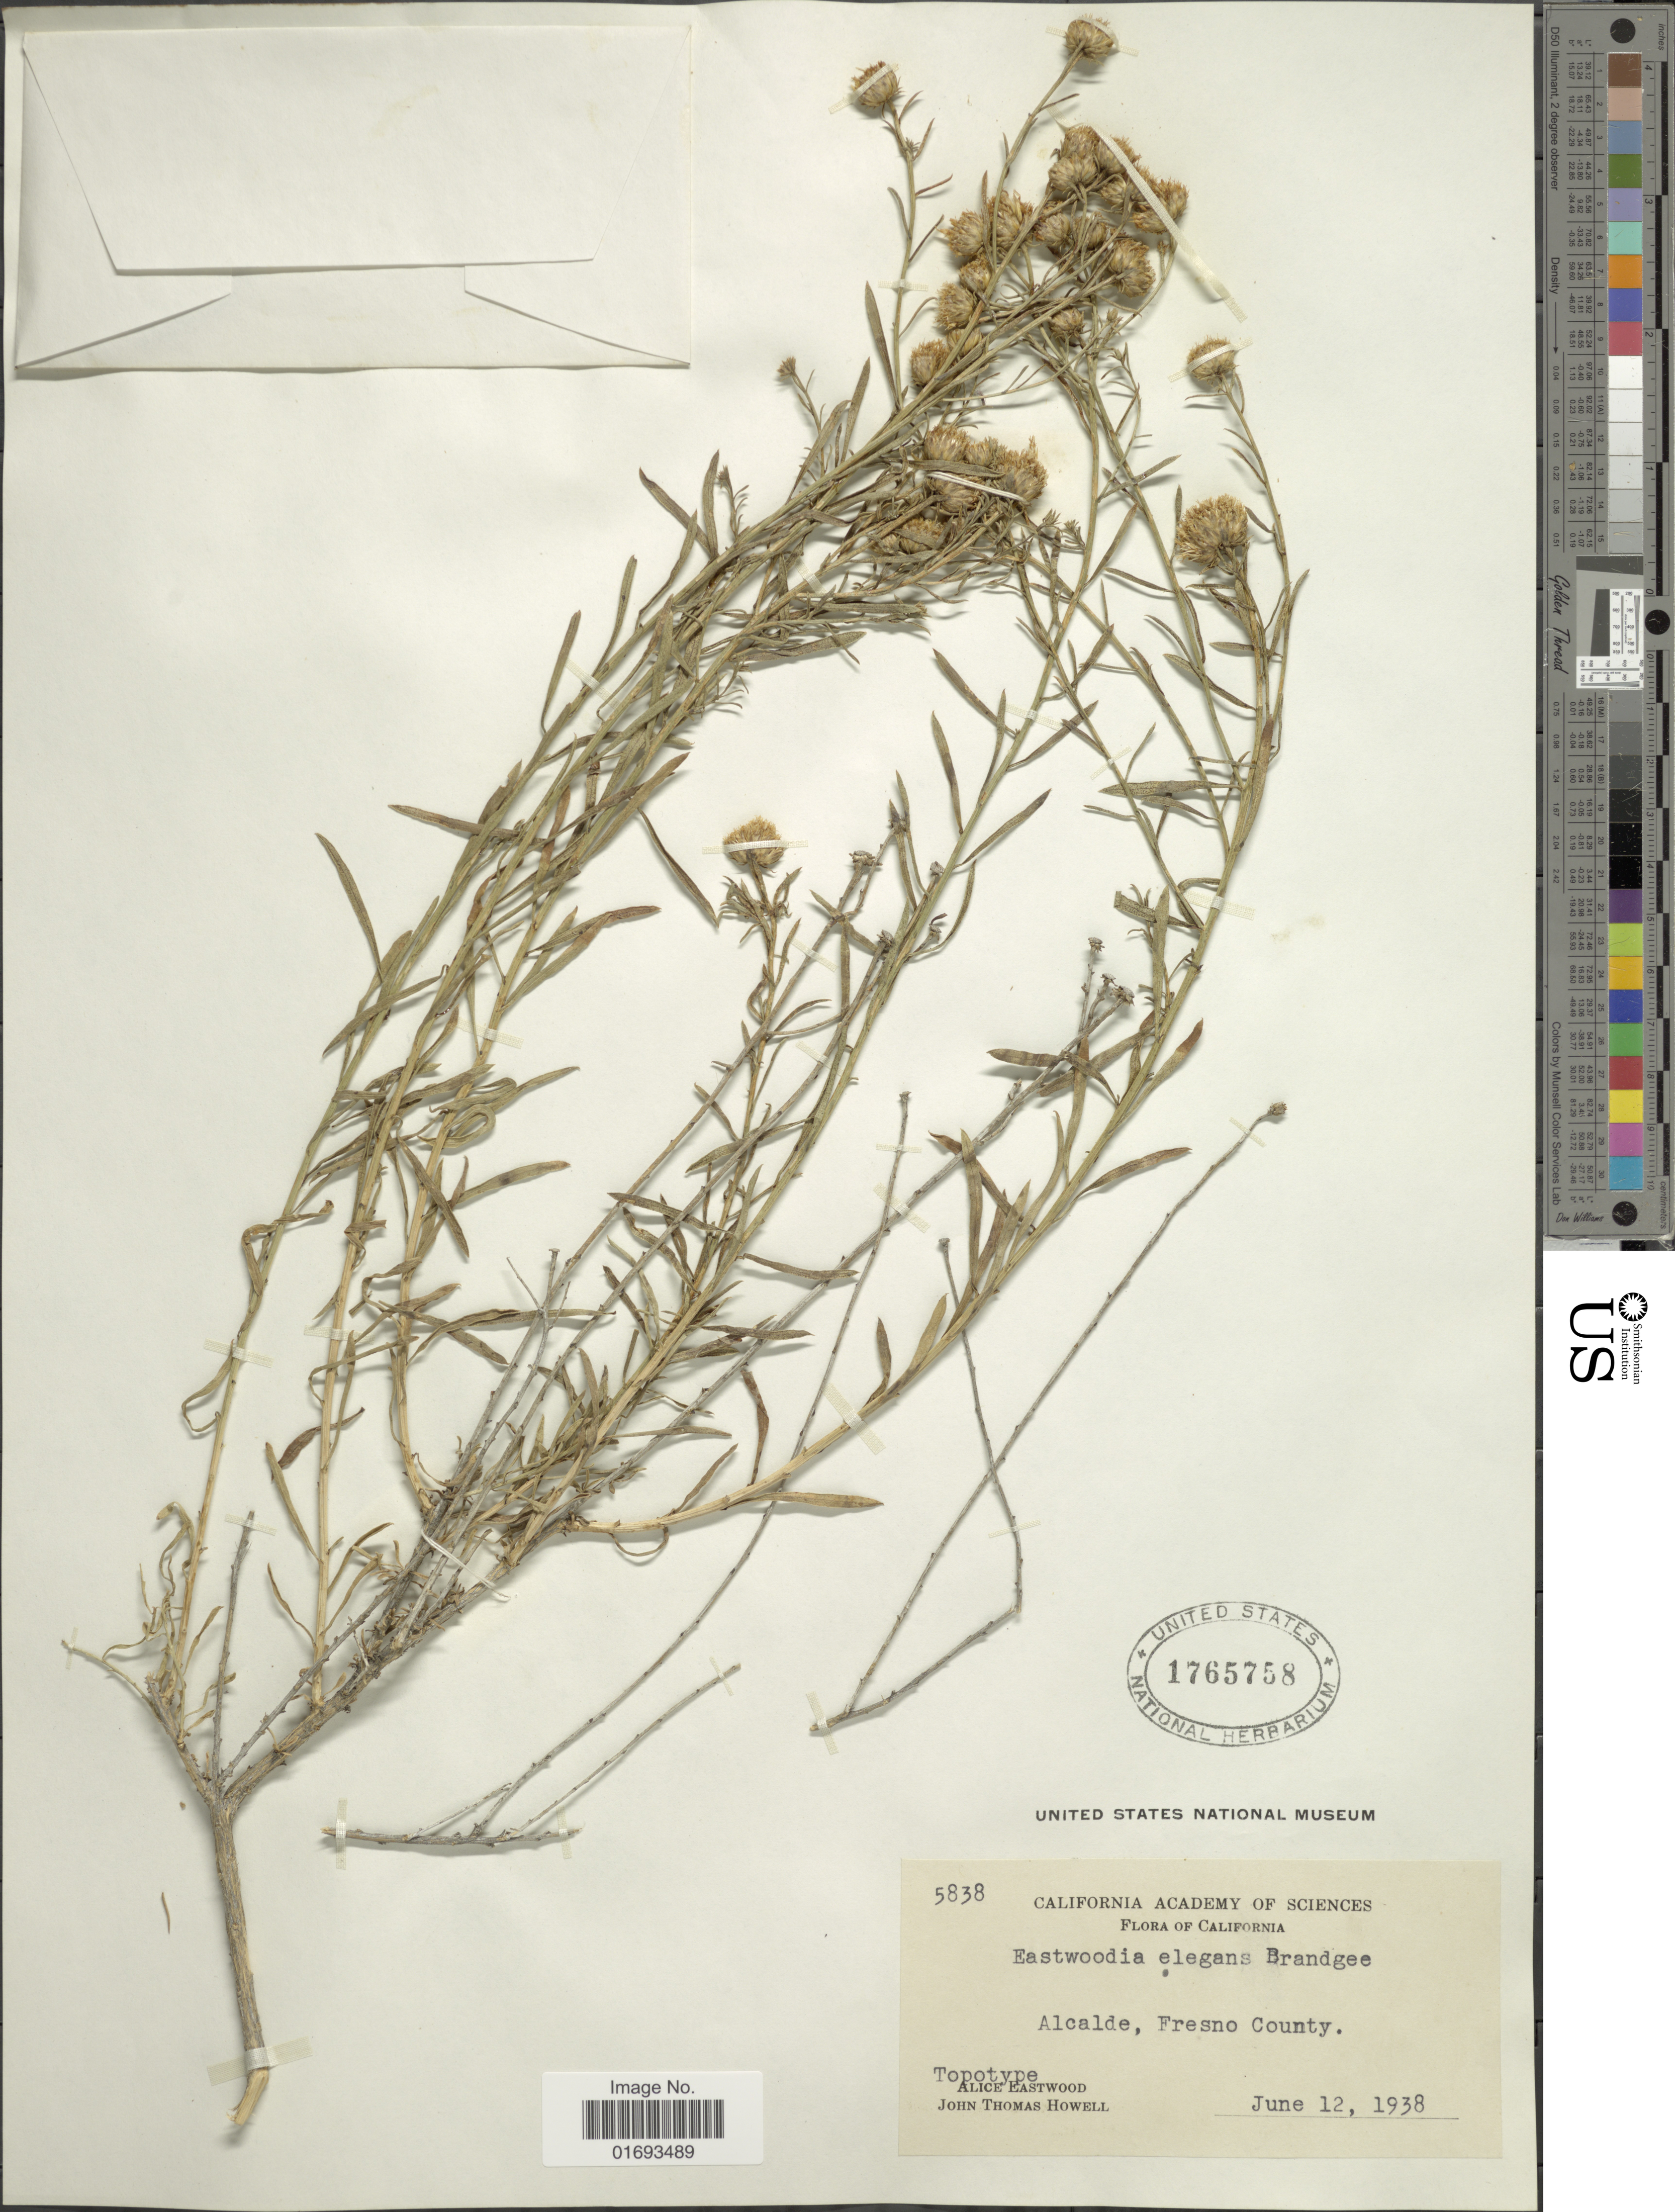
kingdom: Plantae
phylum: Tracheophyta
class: Magnoliopsida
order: Asterales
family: Asteraceae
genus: Eastwoodia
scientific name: Eastwoodia elegans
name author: Brandegee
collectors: A. Eastwood & J. T. Howell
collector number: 5838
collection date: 1938-06-12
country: United States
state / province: California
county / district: Fresno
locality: Alcalde, Fresno County, Topotype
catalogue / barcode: US 1765758